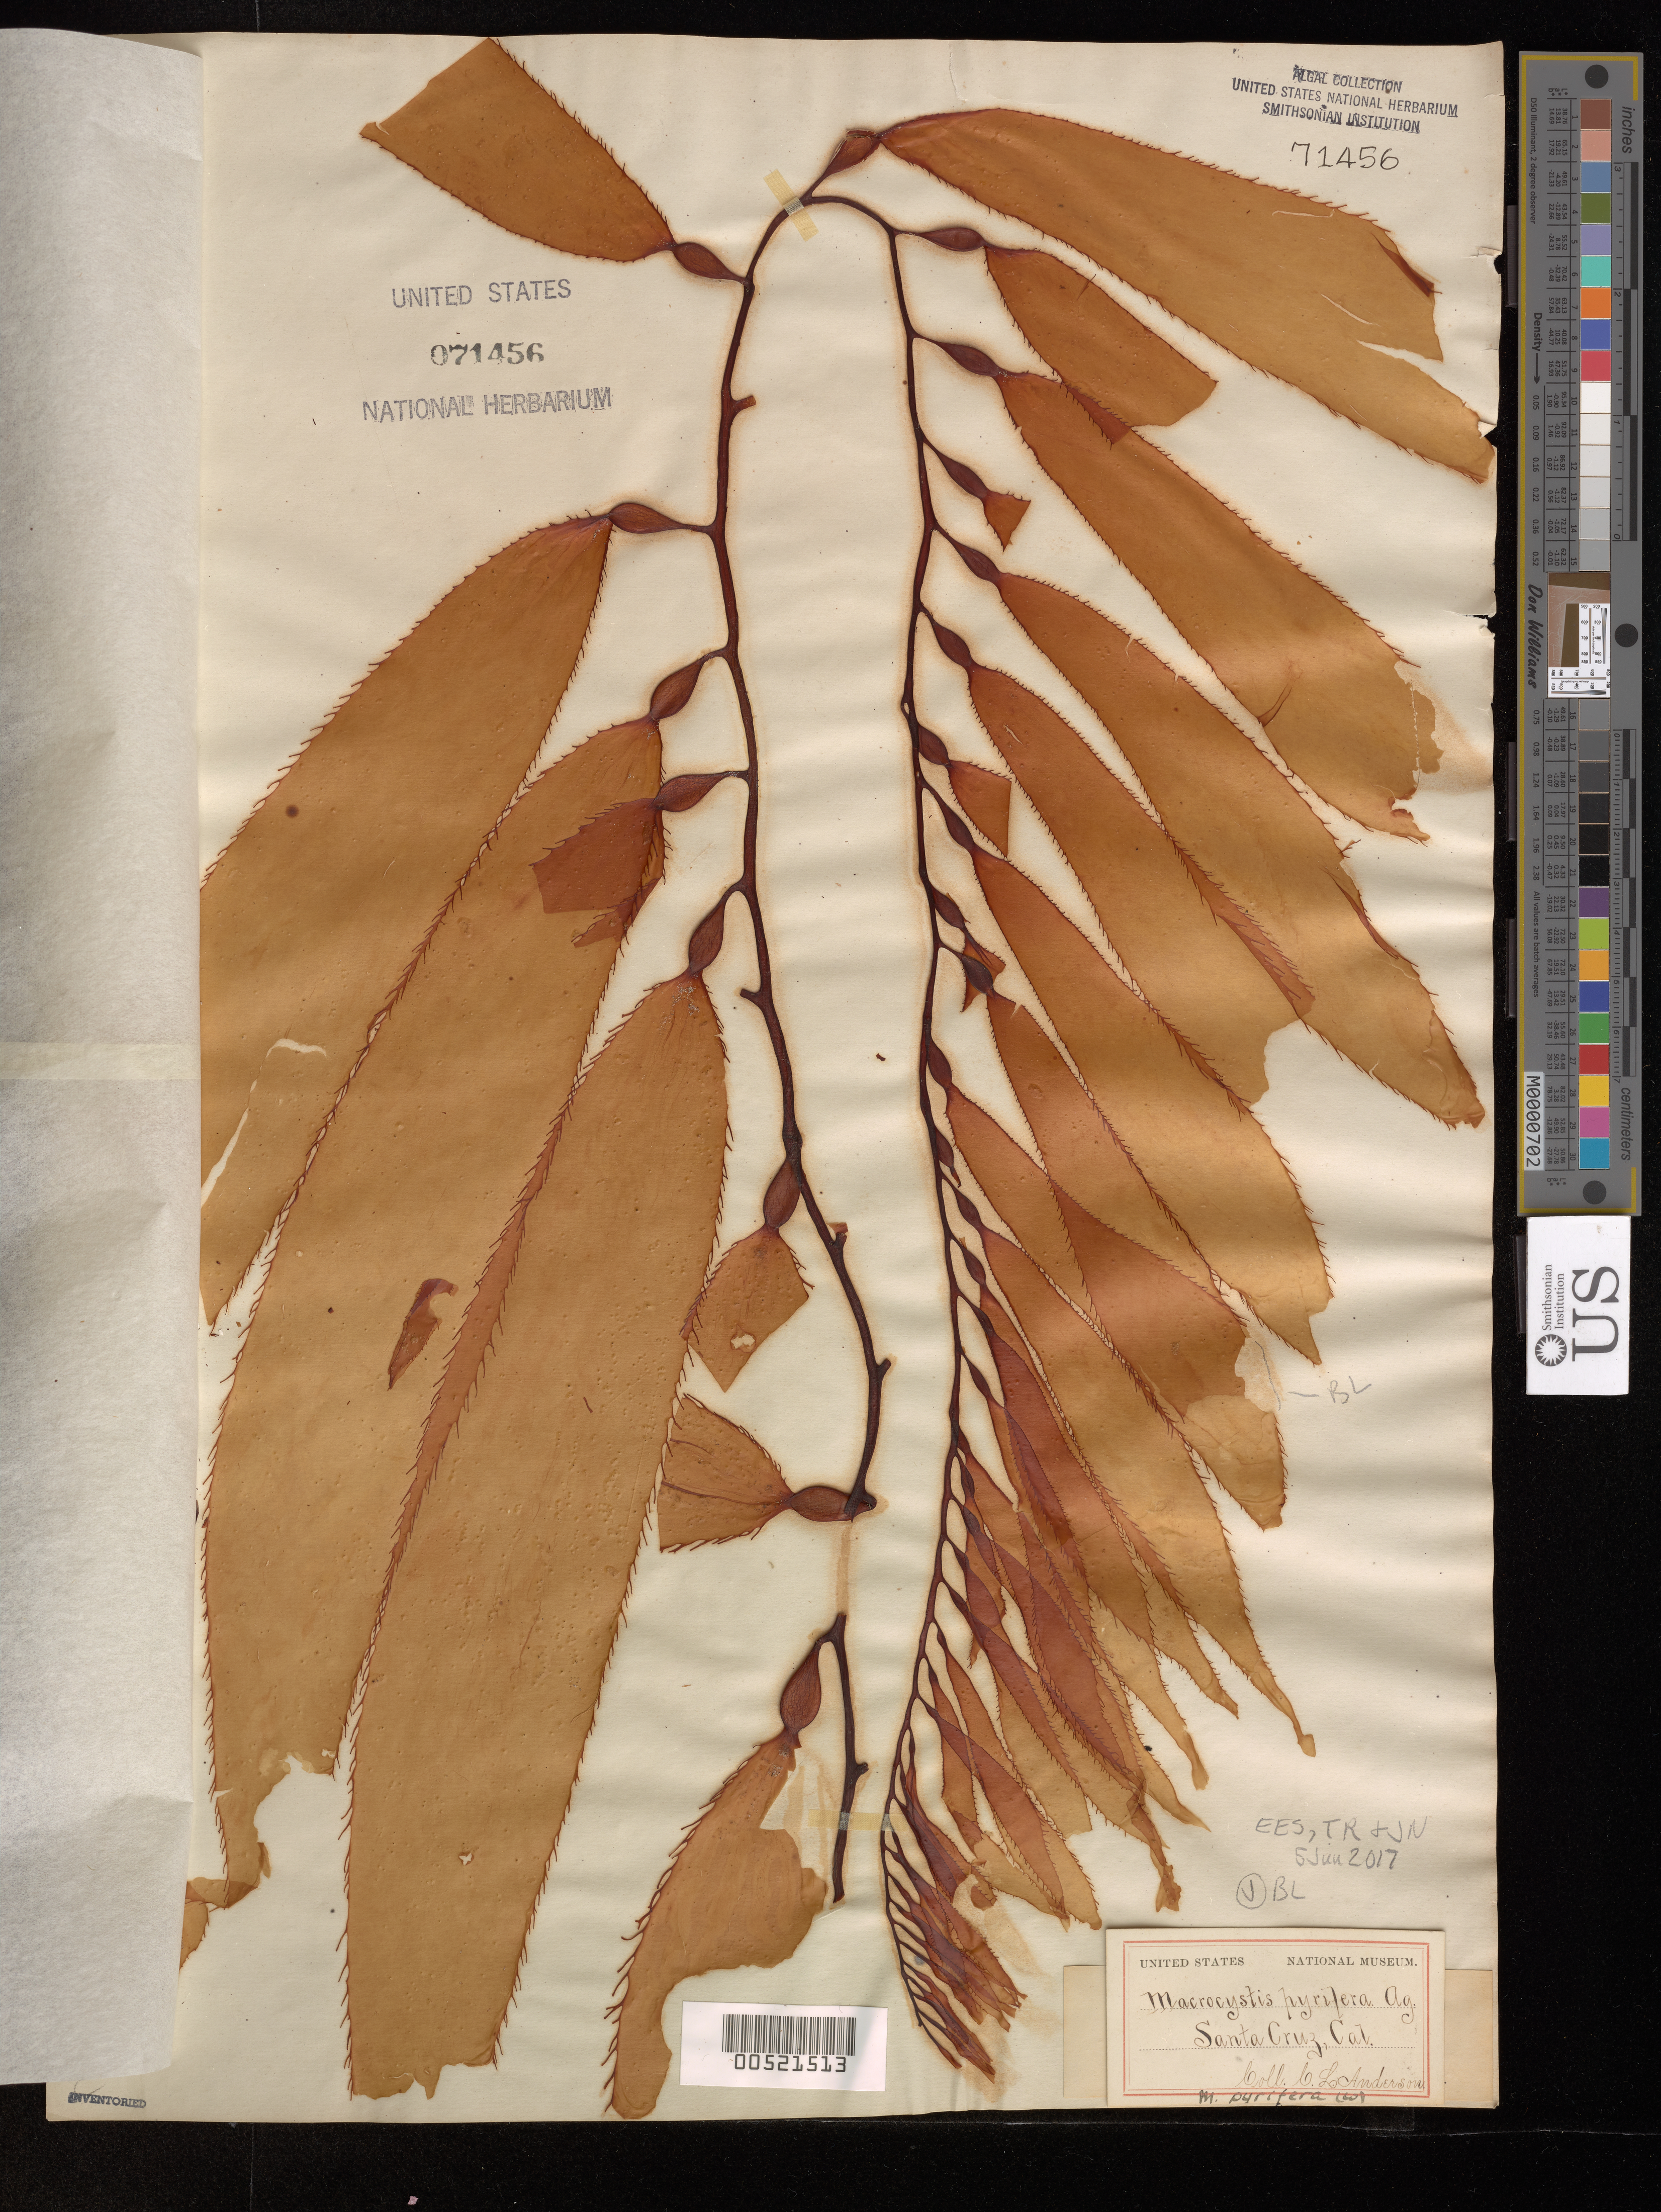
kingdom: Chromista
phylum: Ochrophyta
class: Phaeophyceae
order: Laminariales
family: Laminariaceae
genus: Macrocystis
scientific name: Macrocystis pyrifera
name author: (L.) C. Agardh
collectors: C. L. Anderson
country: United States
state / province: California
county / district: Santa Cruz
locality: Santa Cruz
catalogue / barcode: US 71456